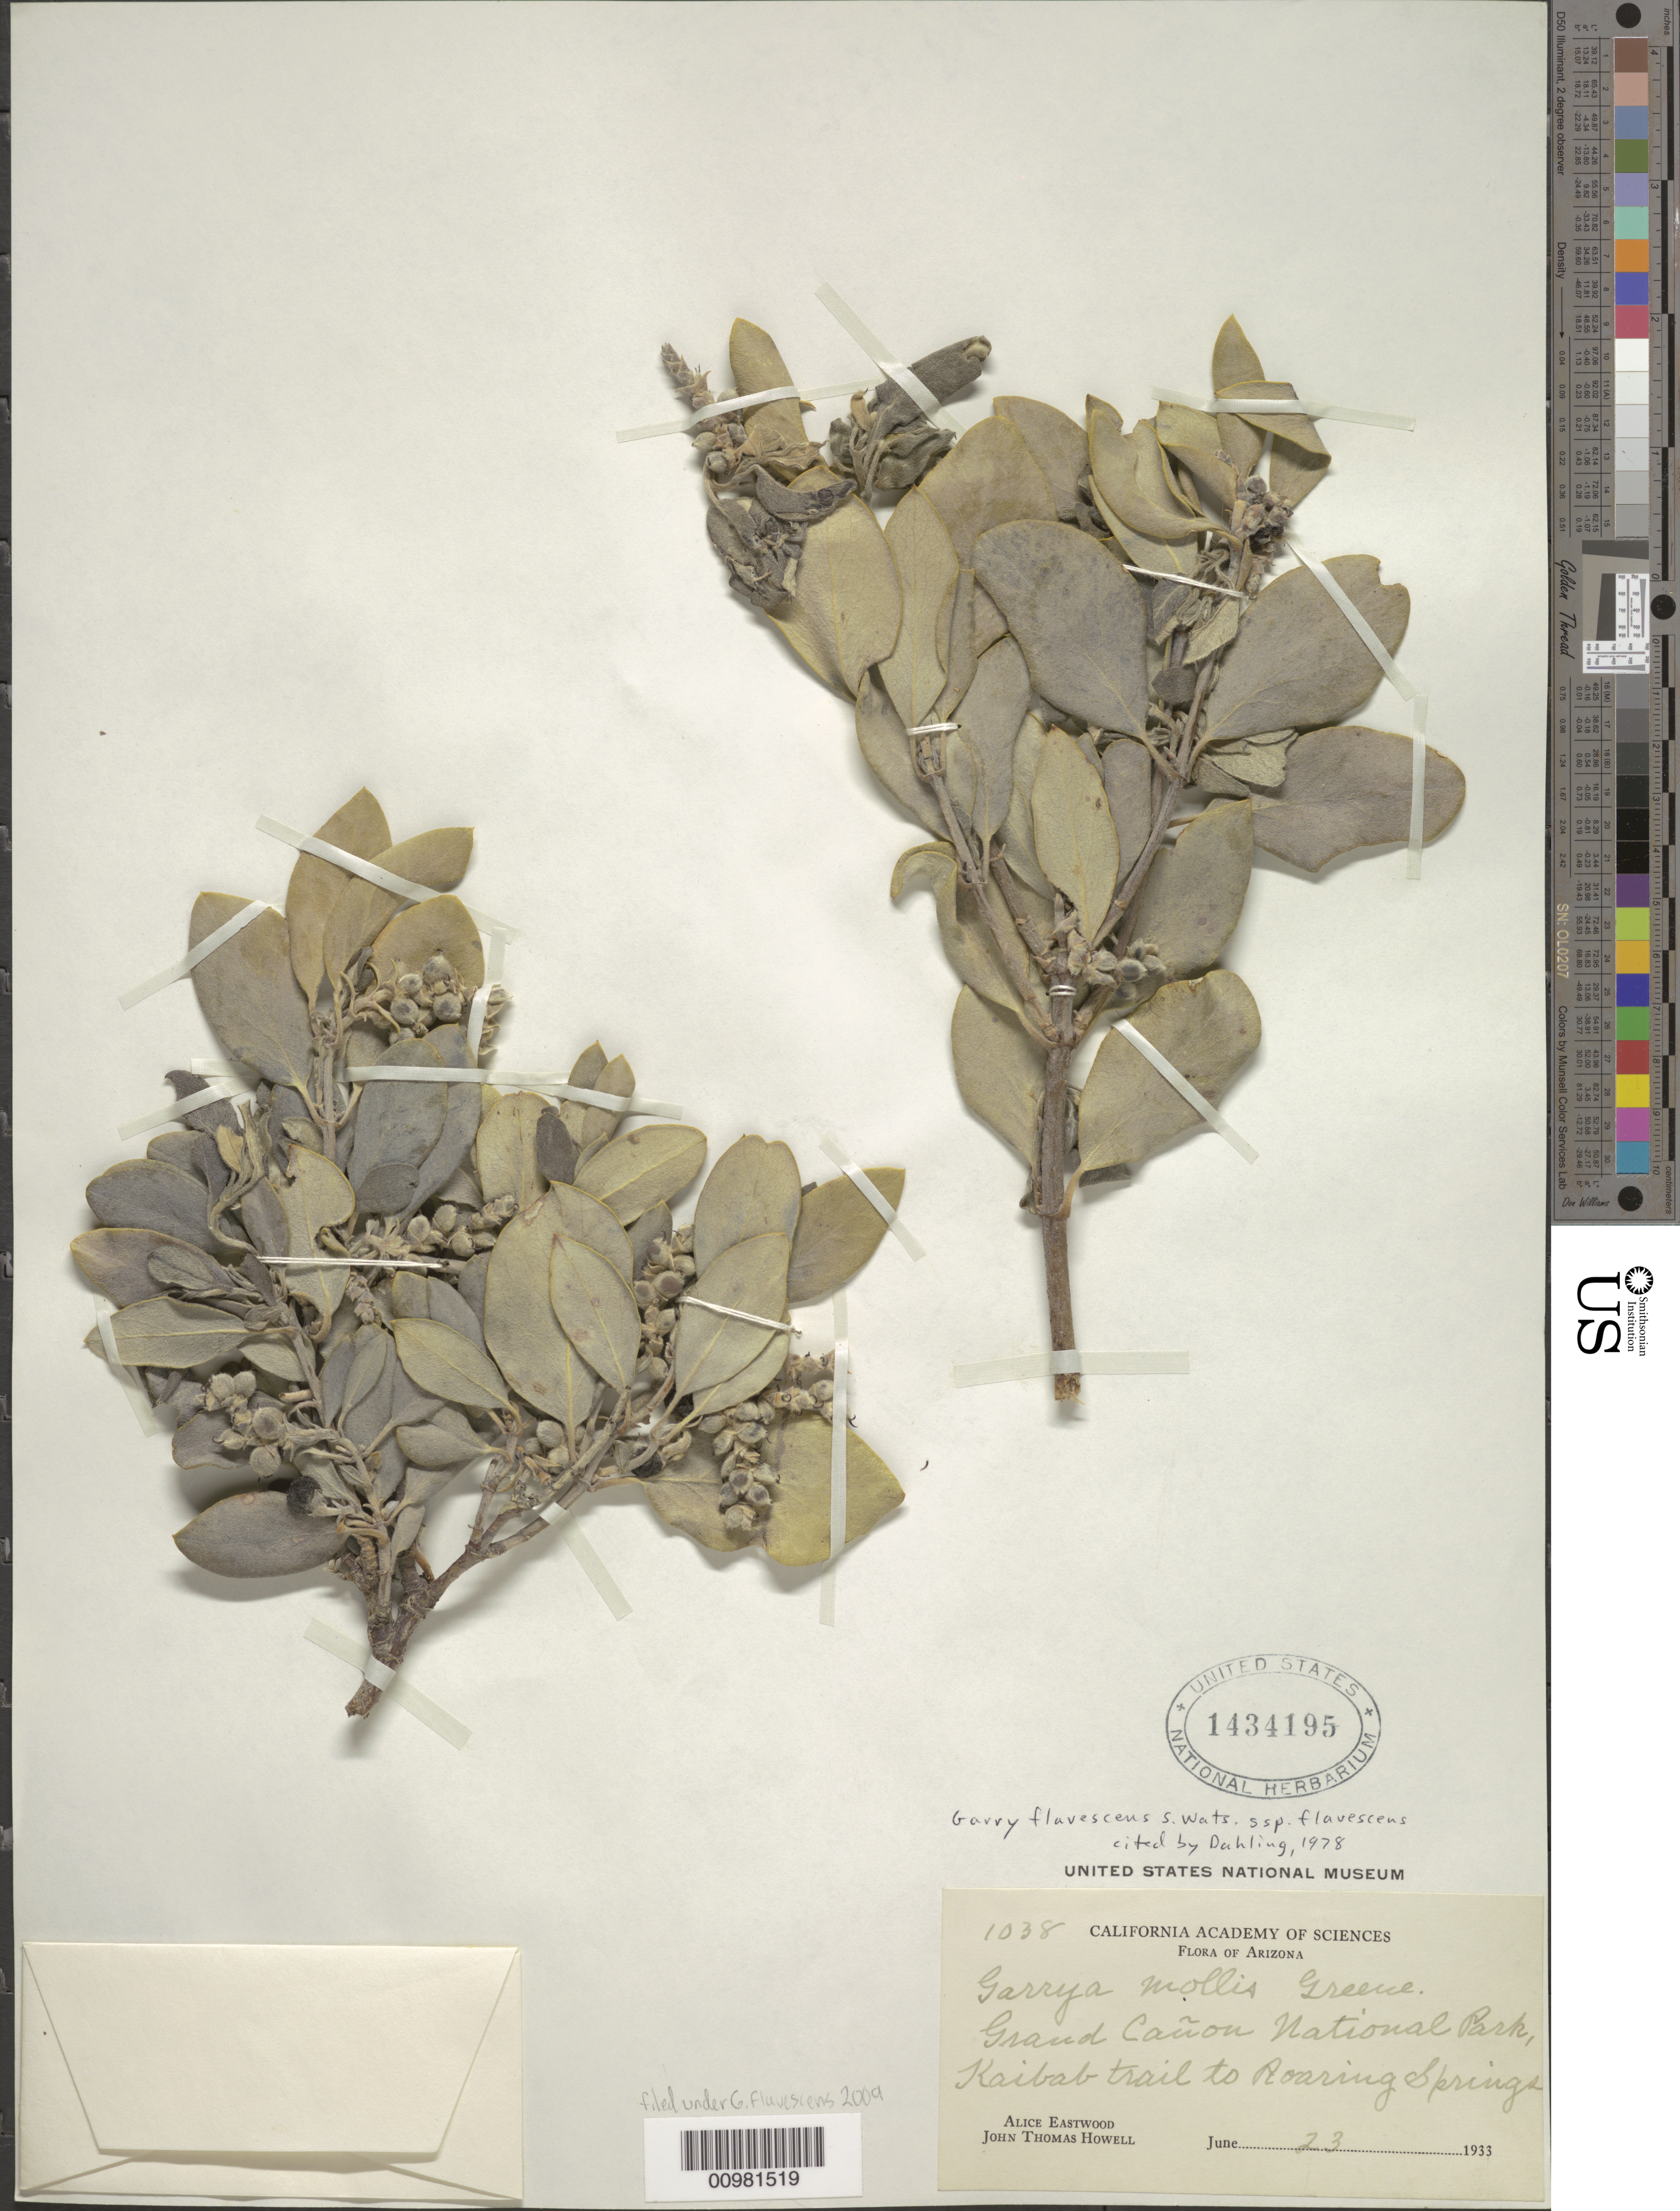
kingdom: Plantae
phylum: Tracheophyta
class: Magnoliopsida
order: Garryales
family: Garryaceae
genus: Garrya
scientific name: Garrya flavescens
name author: S. Watson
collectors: A. Eastwood & J. T. Howell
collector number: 1038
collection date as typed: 23 Jun 1939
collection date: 1939-06-23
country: United States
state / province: Arizona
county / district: Coconino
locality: Grand Canyon National Park, Kaibab Trail to Roaring Springs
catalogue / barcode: US 1434195